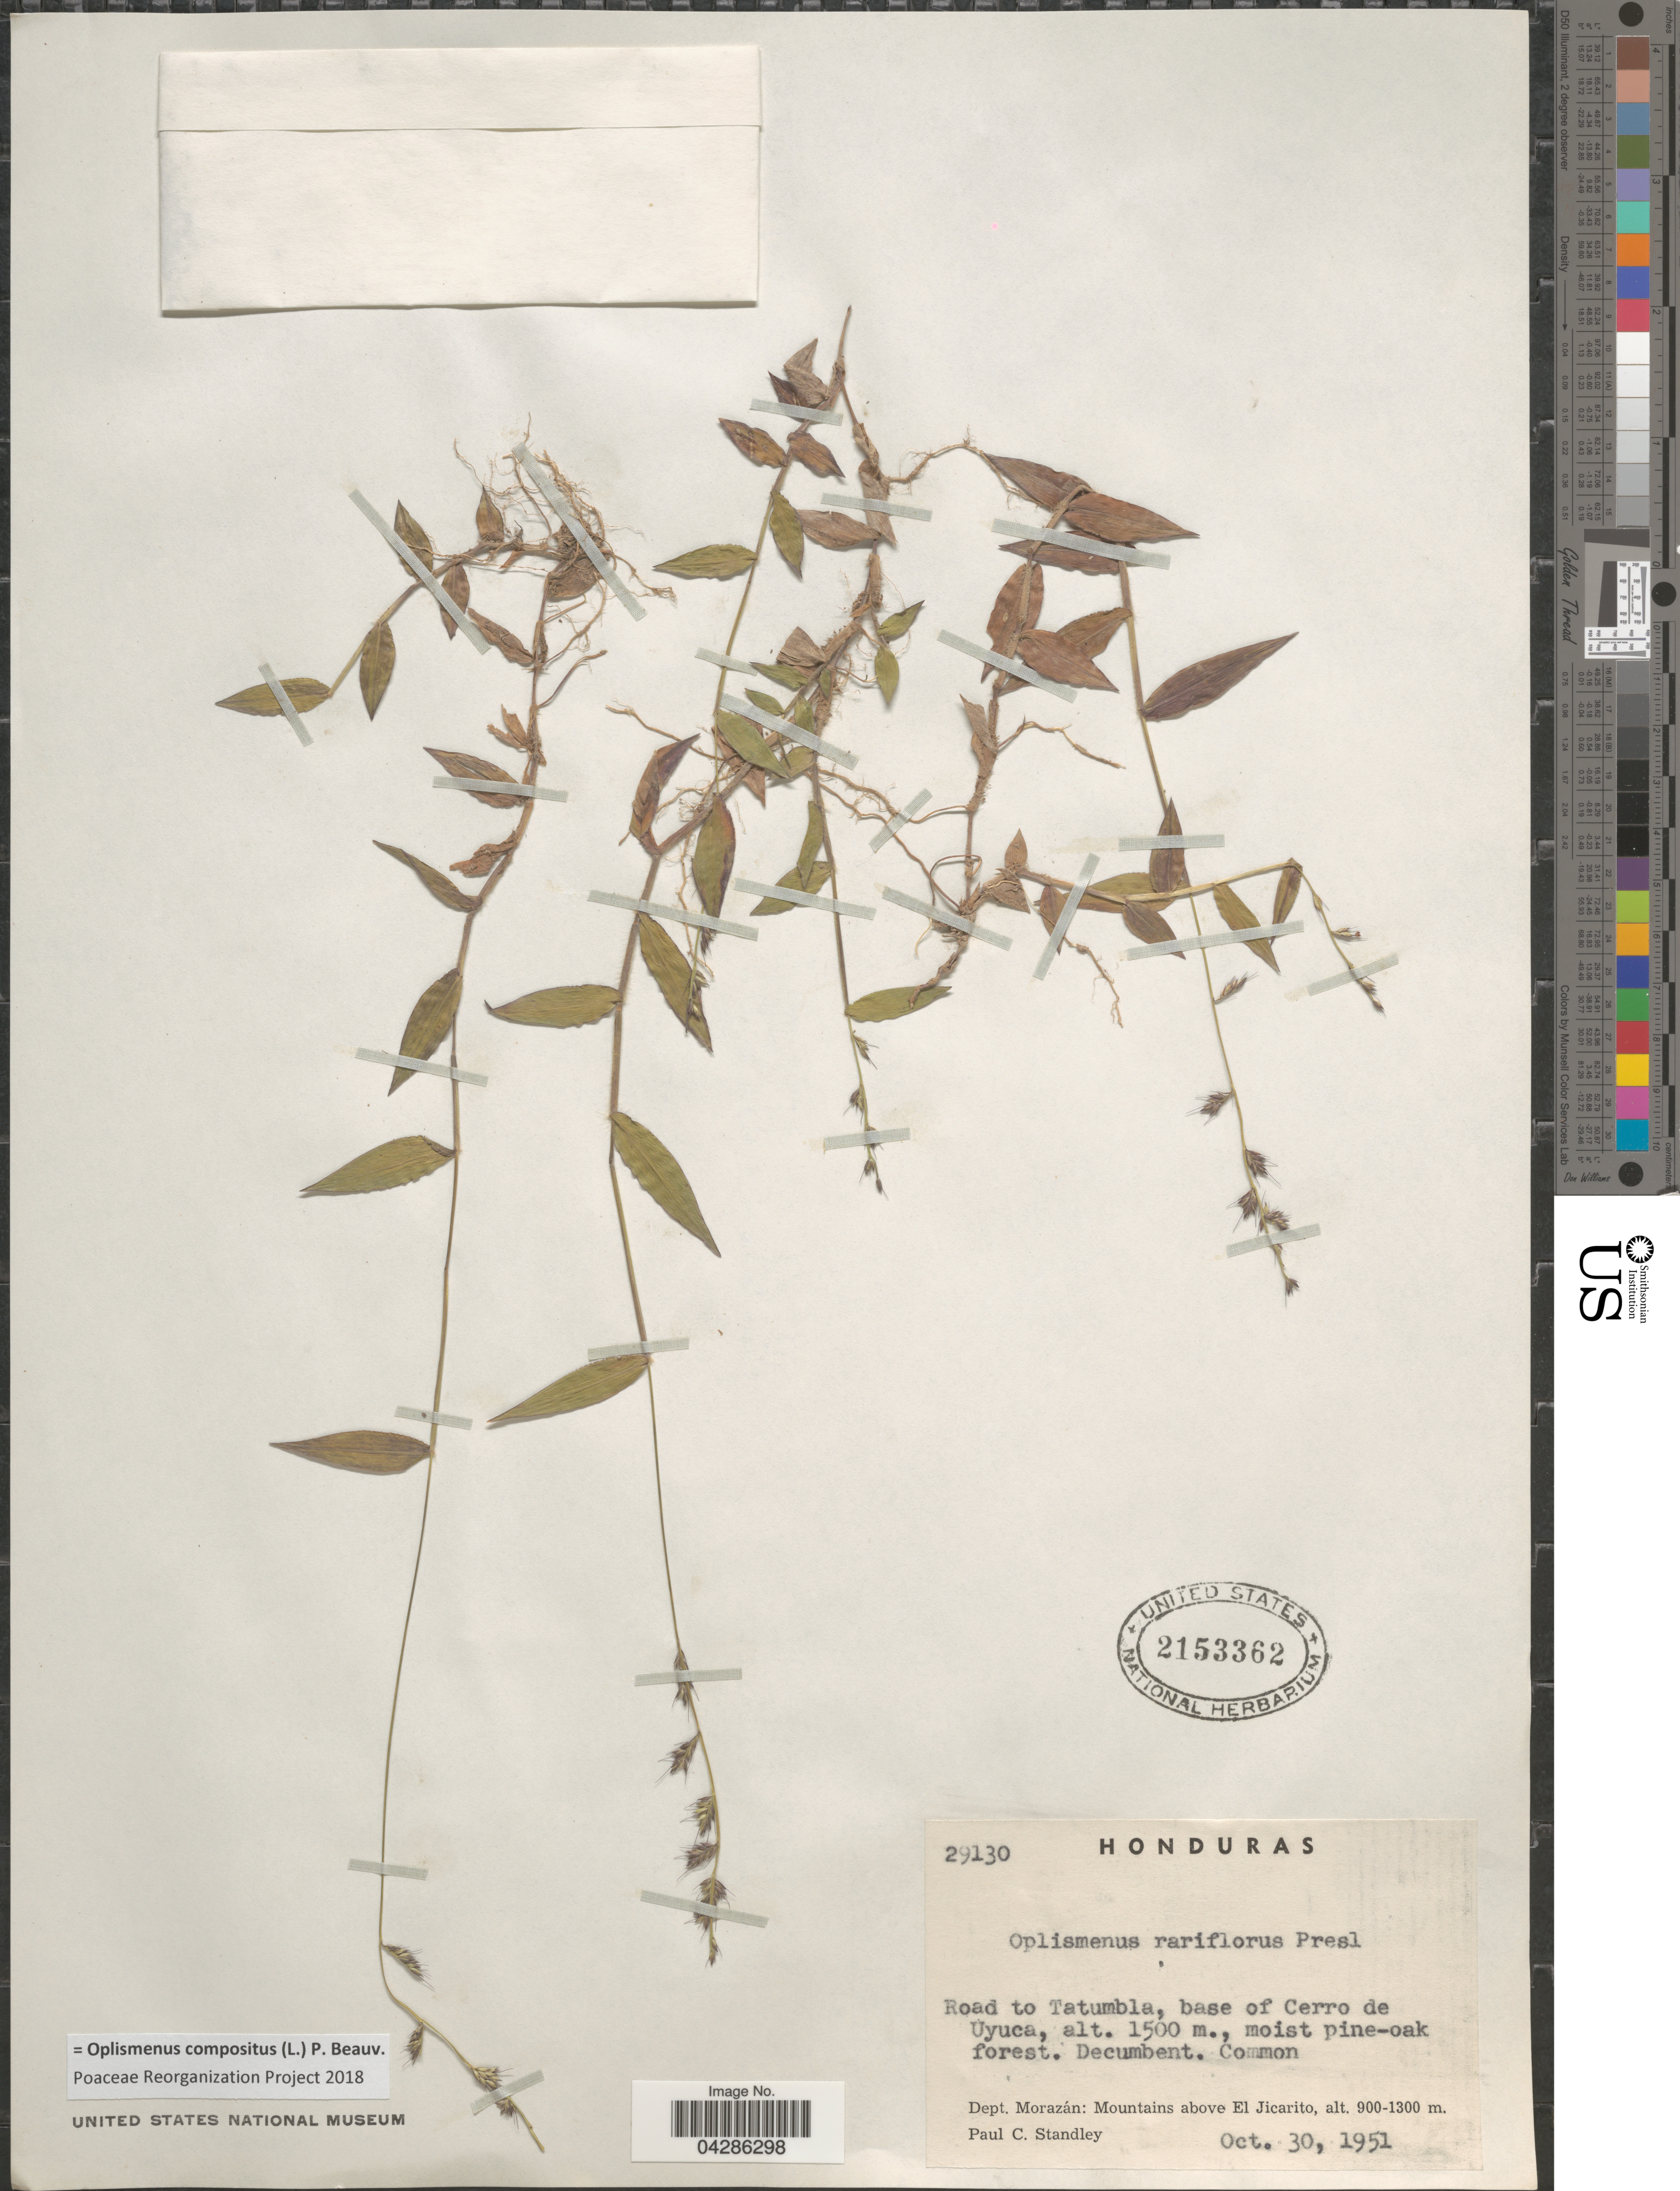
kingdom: Plantae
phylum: Tracheophyta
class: Liliopsida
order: Poales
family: Poaceae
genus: Oplismenus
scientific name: Oplismenus compositus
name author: (L.) P. Beauv.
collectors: P. C. Standley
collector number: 29130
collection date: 1951-10-30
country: Honduras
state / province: Fco. Morazán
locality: Road to Tatumbla, base of Cerro de Uyuca, moist pine-oak forest. Dept. Morazán: Mountains above El Jicarito.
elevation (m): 900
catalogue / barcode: US 2153362